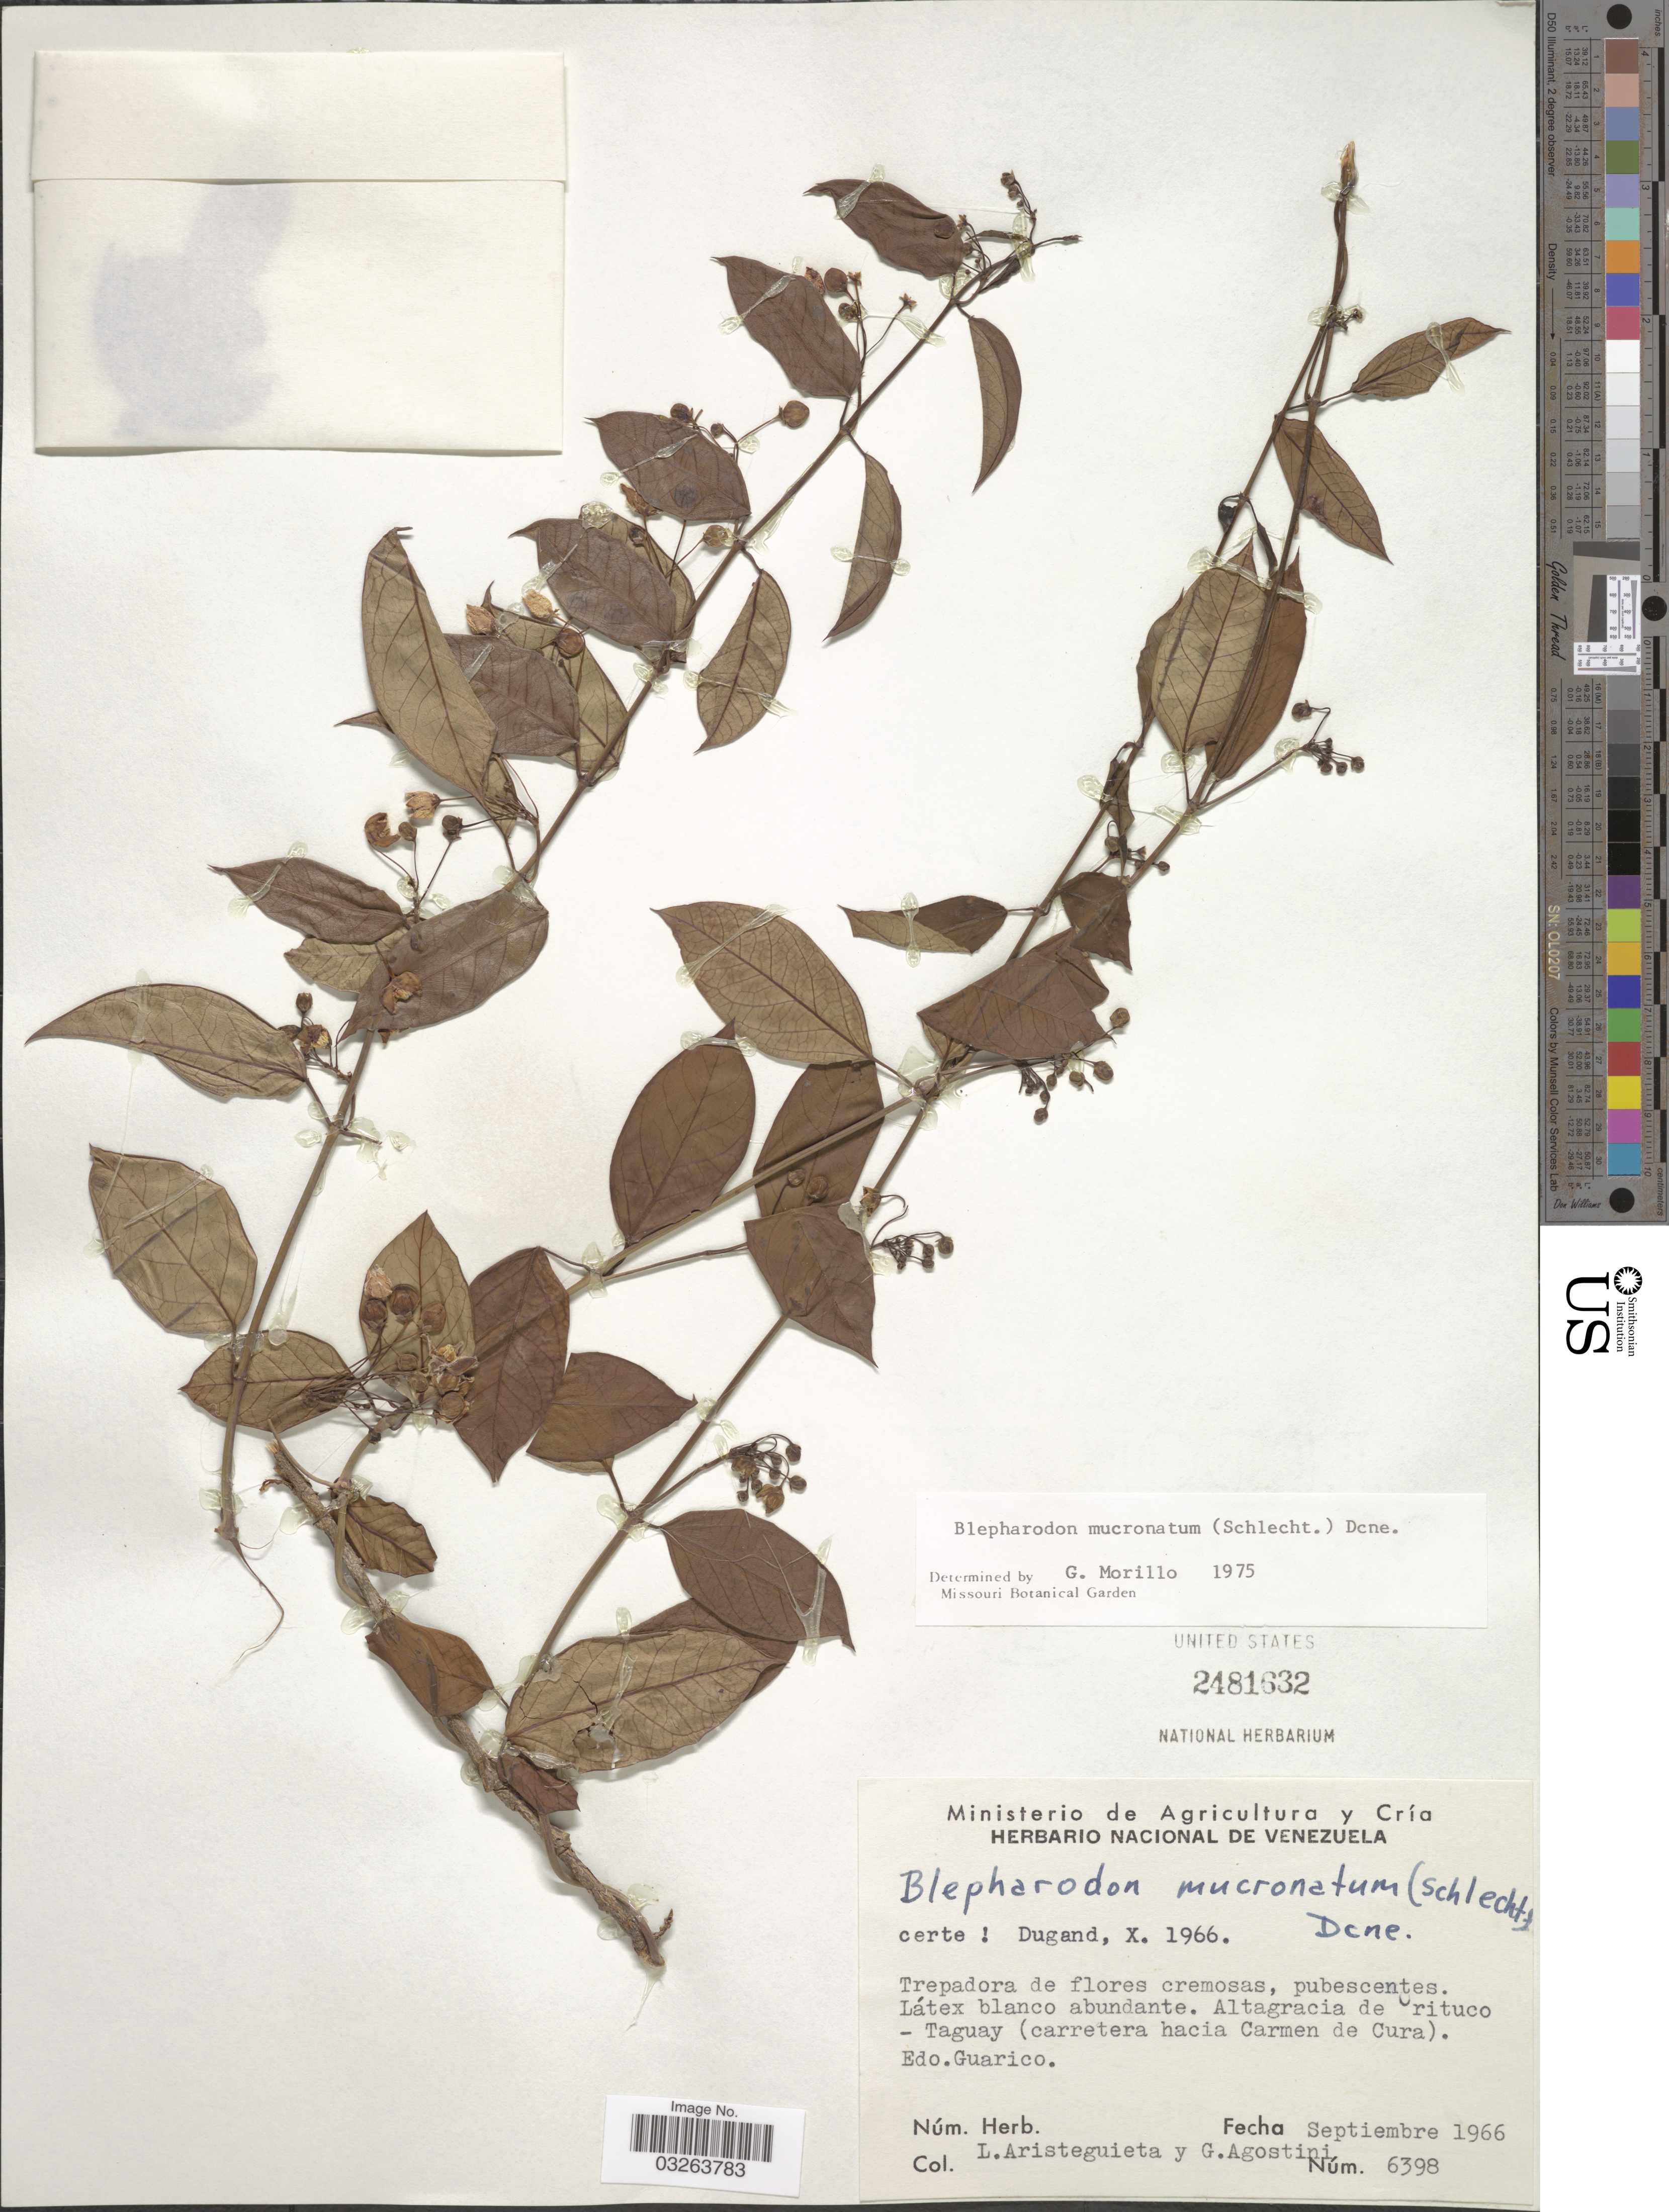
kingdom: Plantae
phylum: Tracheophyta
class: Magnoliopsida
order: Gentianales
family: Apocynaceae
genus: Blepharodon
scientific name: Blepharodon mucronatum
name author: (Schltdl.) Decne.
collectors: L. Aristeguieta & G. Agostini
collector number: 6398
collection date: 1966-09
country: Venezuela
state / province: Guárico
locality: Altagracia de Orituco - Taguay (carretera hacia Carmen de Cura).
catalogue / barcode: US 2481632